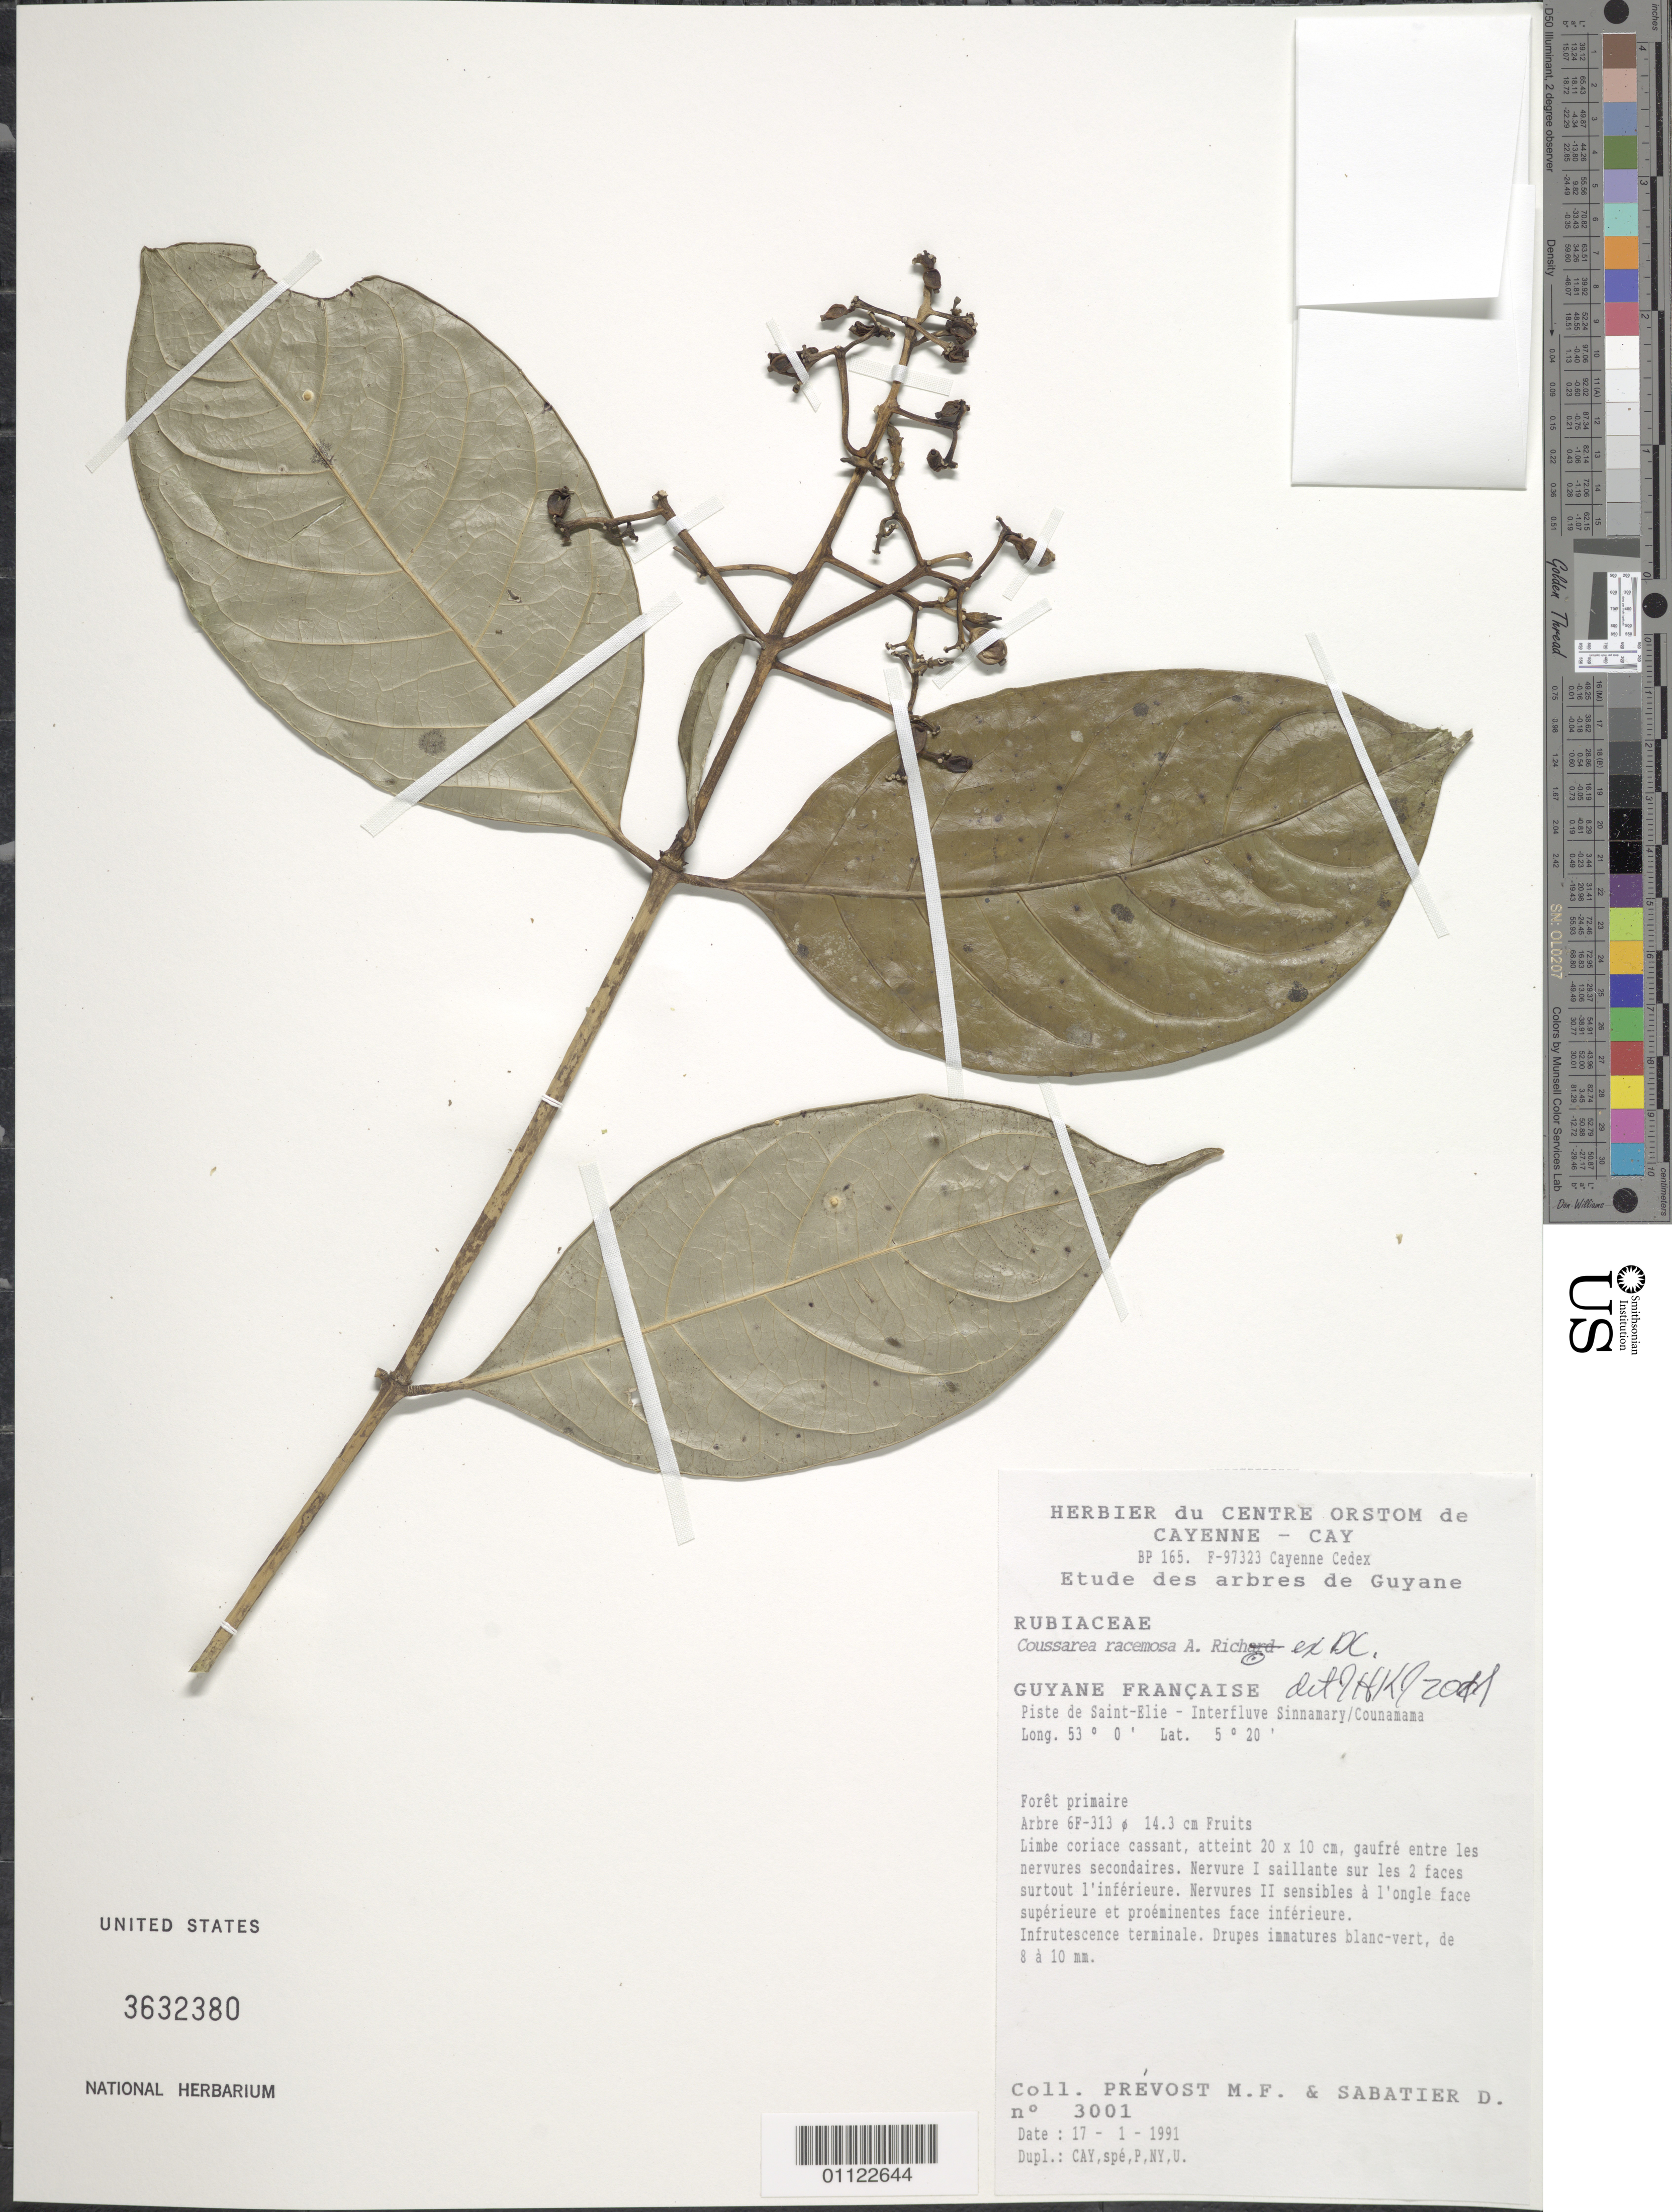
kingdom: Plantae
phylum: Tracheophyta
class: Magnoliopsida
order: Gentianales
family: Rubiaceae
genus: Coussarea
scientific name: Coussarea racemosa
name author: A. Rich.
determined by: Kirkbride, J. H.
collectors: D. Sabatier & D. Sabatier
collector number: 3001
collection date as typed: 17-Jan-91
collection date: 1991-01-17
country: French Guiana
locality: Piste de Saint-Élie, interfleuve Sinnamary-Counamama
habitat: Primary forest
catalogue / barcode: US 3632380